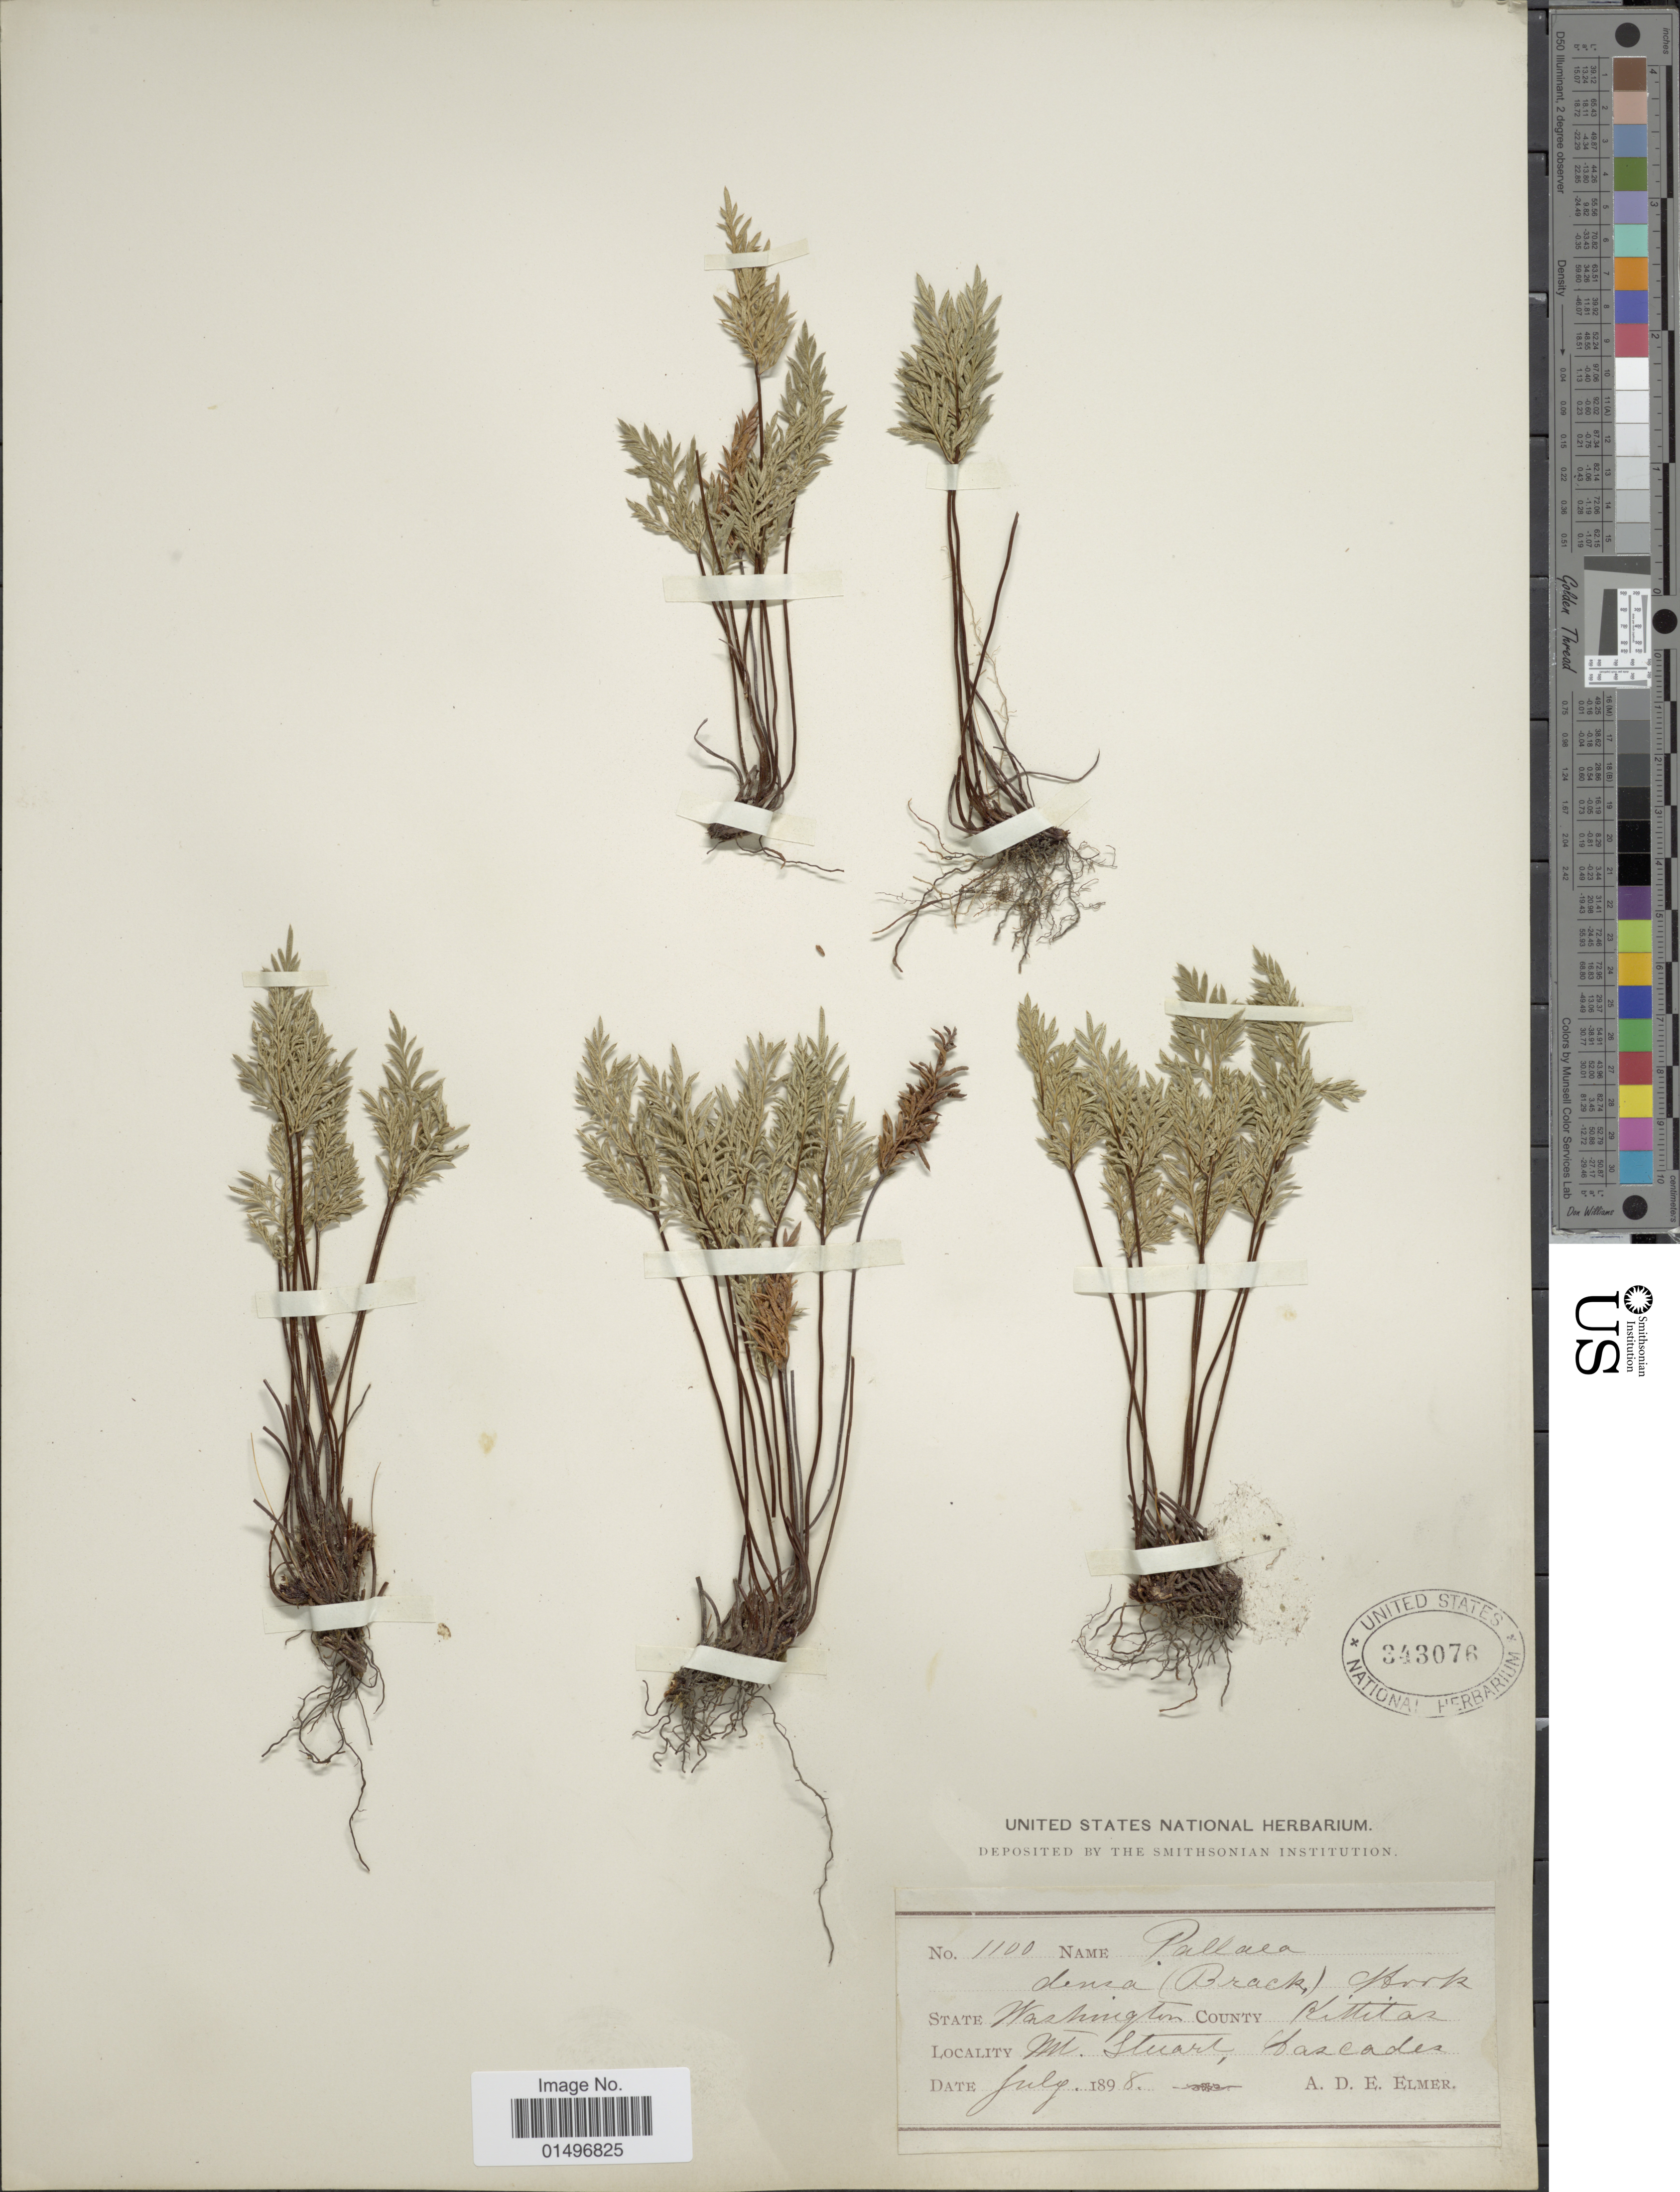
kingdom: Plantae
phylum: Tracheophyta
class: Polypodiopsida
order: Polypodiales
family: Pteridaceae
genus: Aspidotis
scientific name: Aspidotis densa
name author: (Brack.) Lellinger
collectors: A. D. E. Elmer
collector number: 1100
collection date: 1898-07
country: United States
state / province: Washington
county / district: Kittitas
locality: Washington, County Kittitas. Mt. Stuart, Cascades.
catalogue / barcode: US 343076